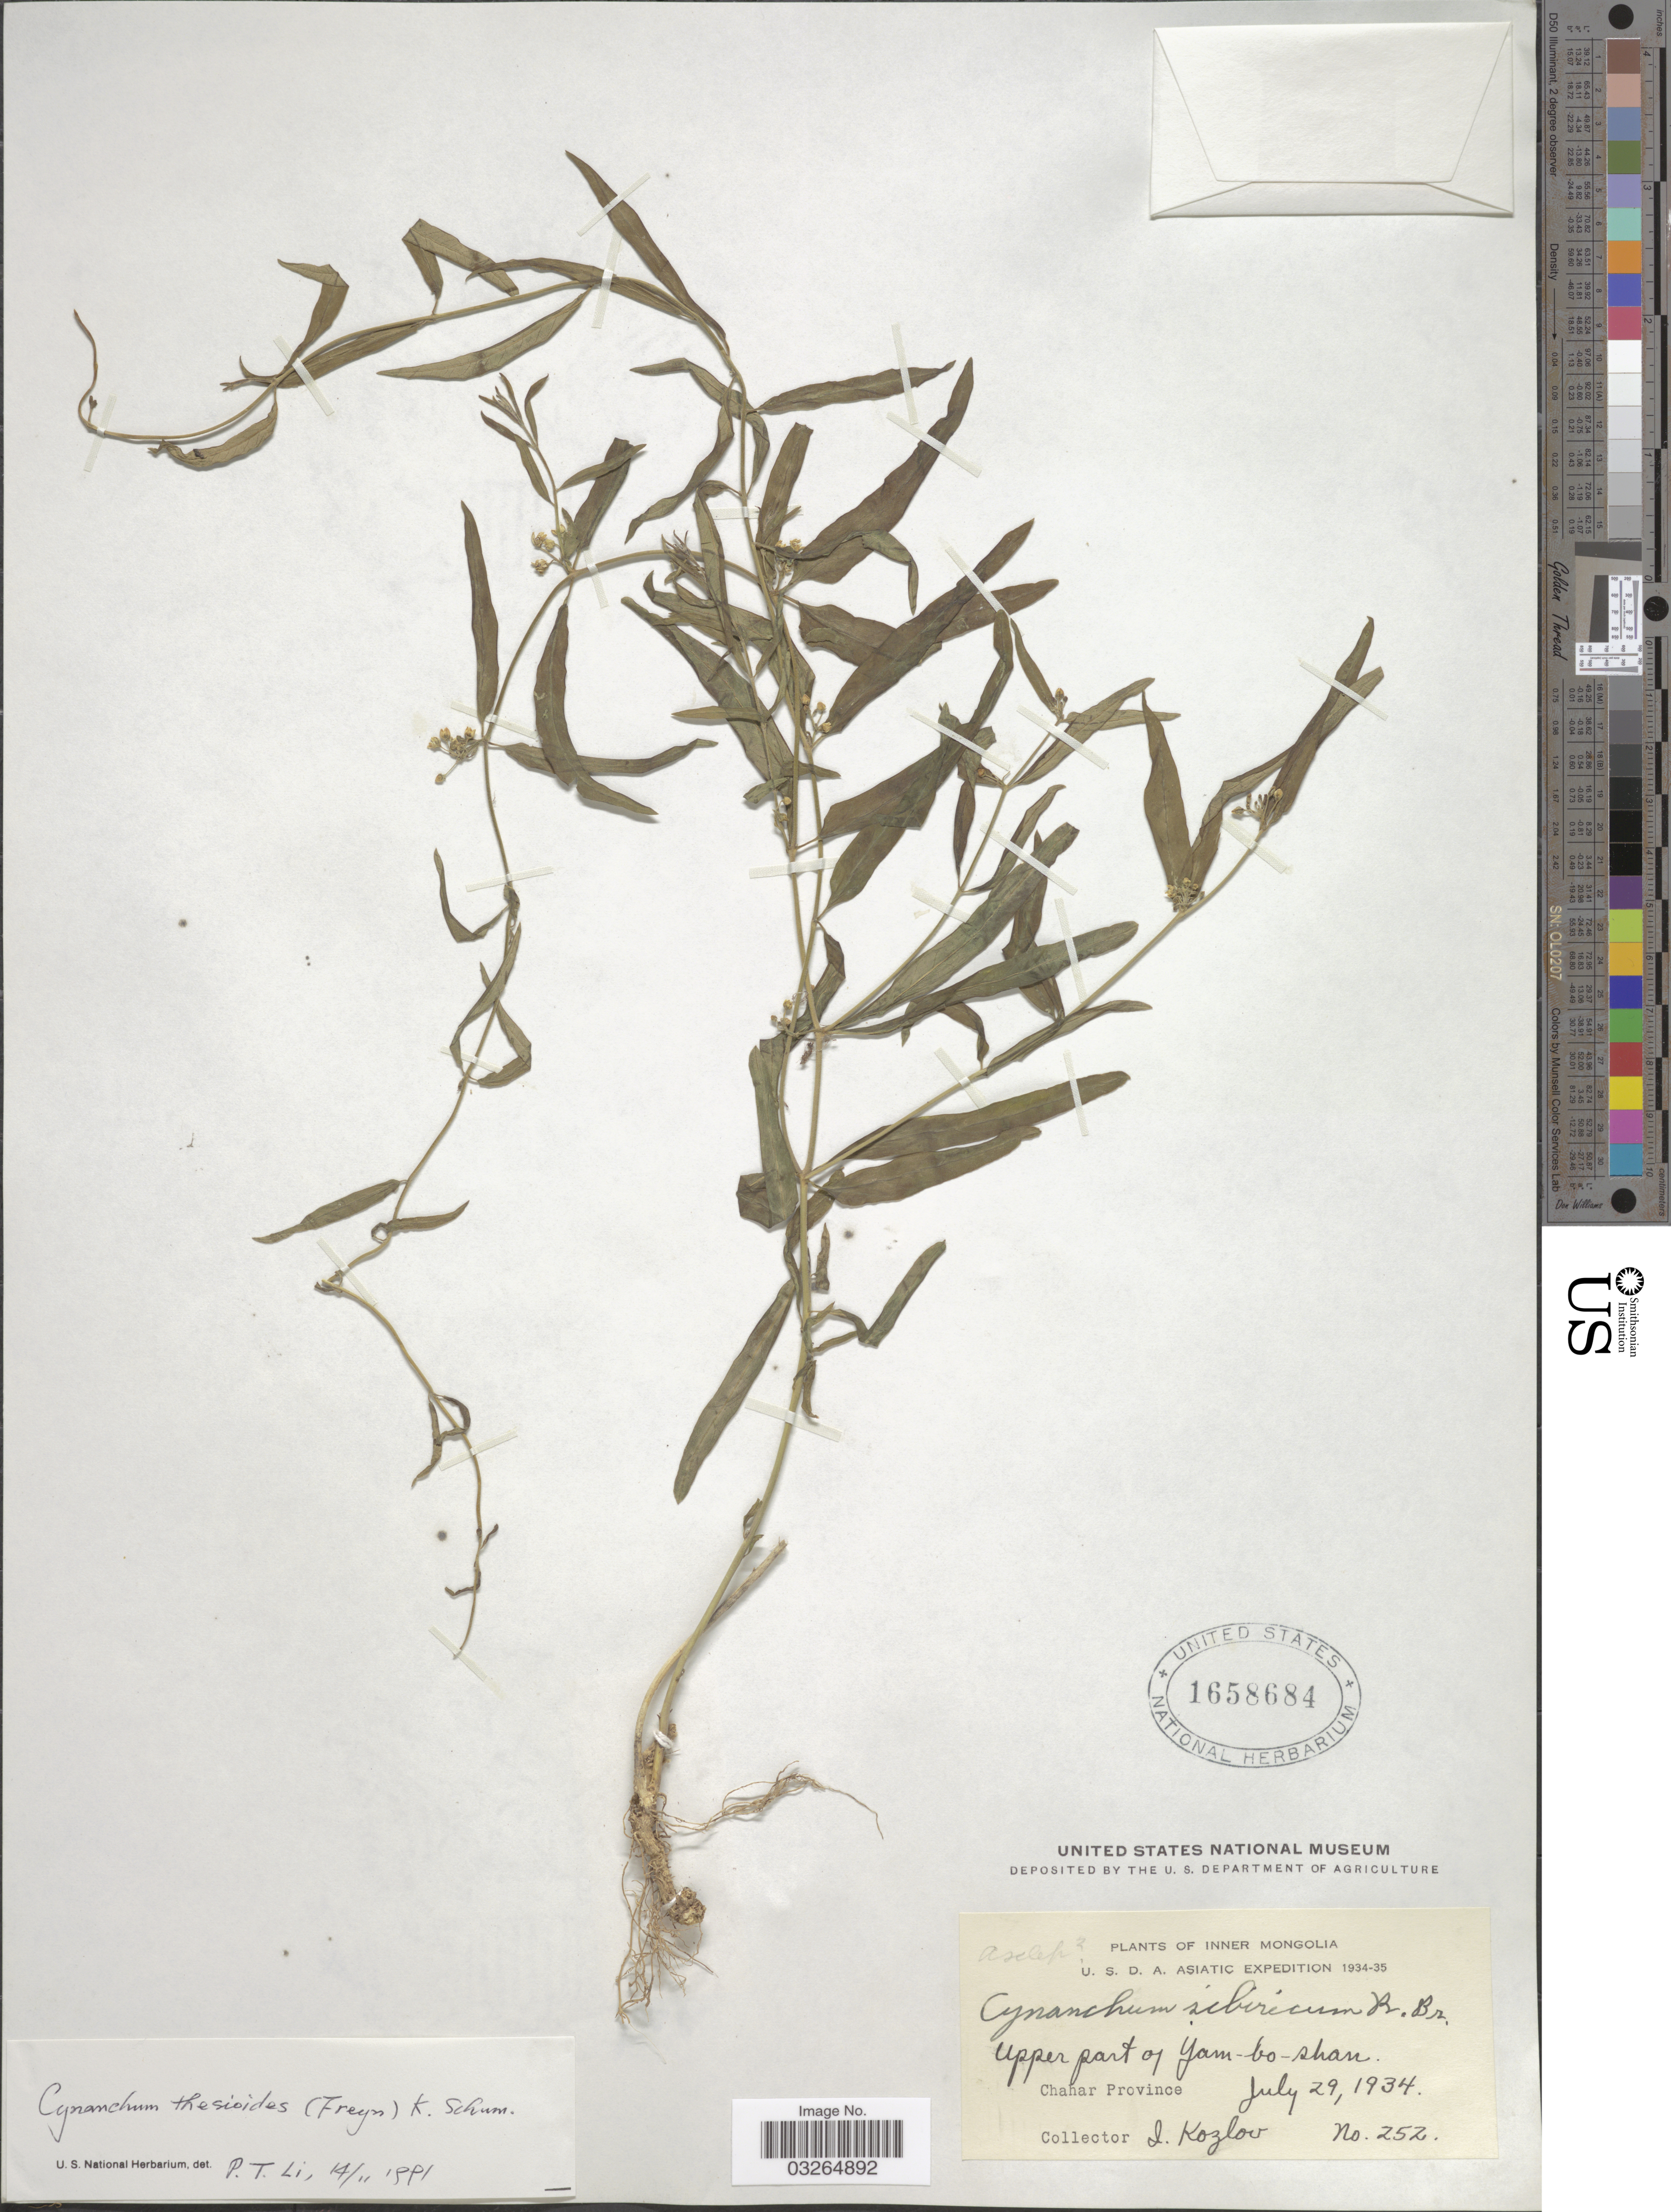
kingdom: Plantae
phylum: Tracheophyta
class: Magnoliopsida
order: Gentianales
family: Apocynaceae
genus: Cynanchum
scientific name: Cynanchum thesioides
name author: (Freyn) K. Schum.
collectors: I. Kozlov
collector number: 252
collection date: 1934-07-29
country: China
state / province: Nei Monggol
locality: Inner Mongolia. Upper part of Yam-bo-shan. Chahar Province.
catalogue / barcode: US 1658684